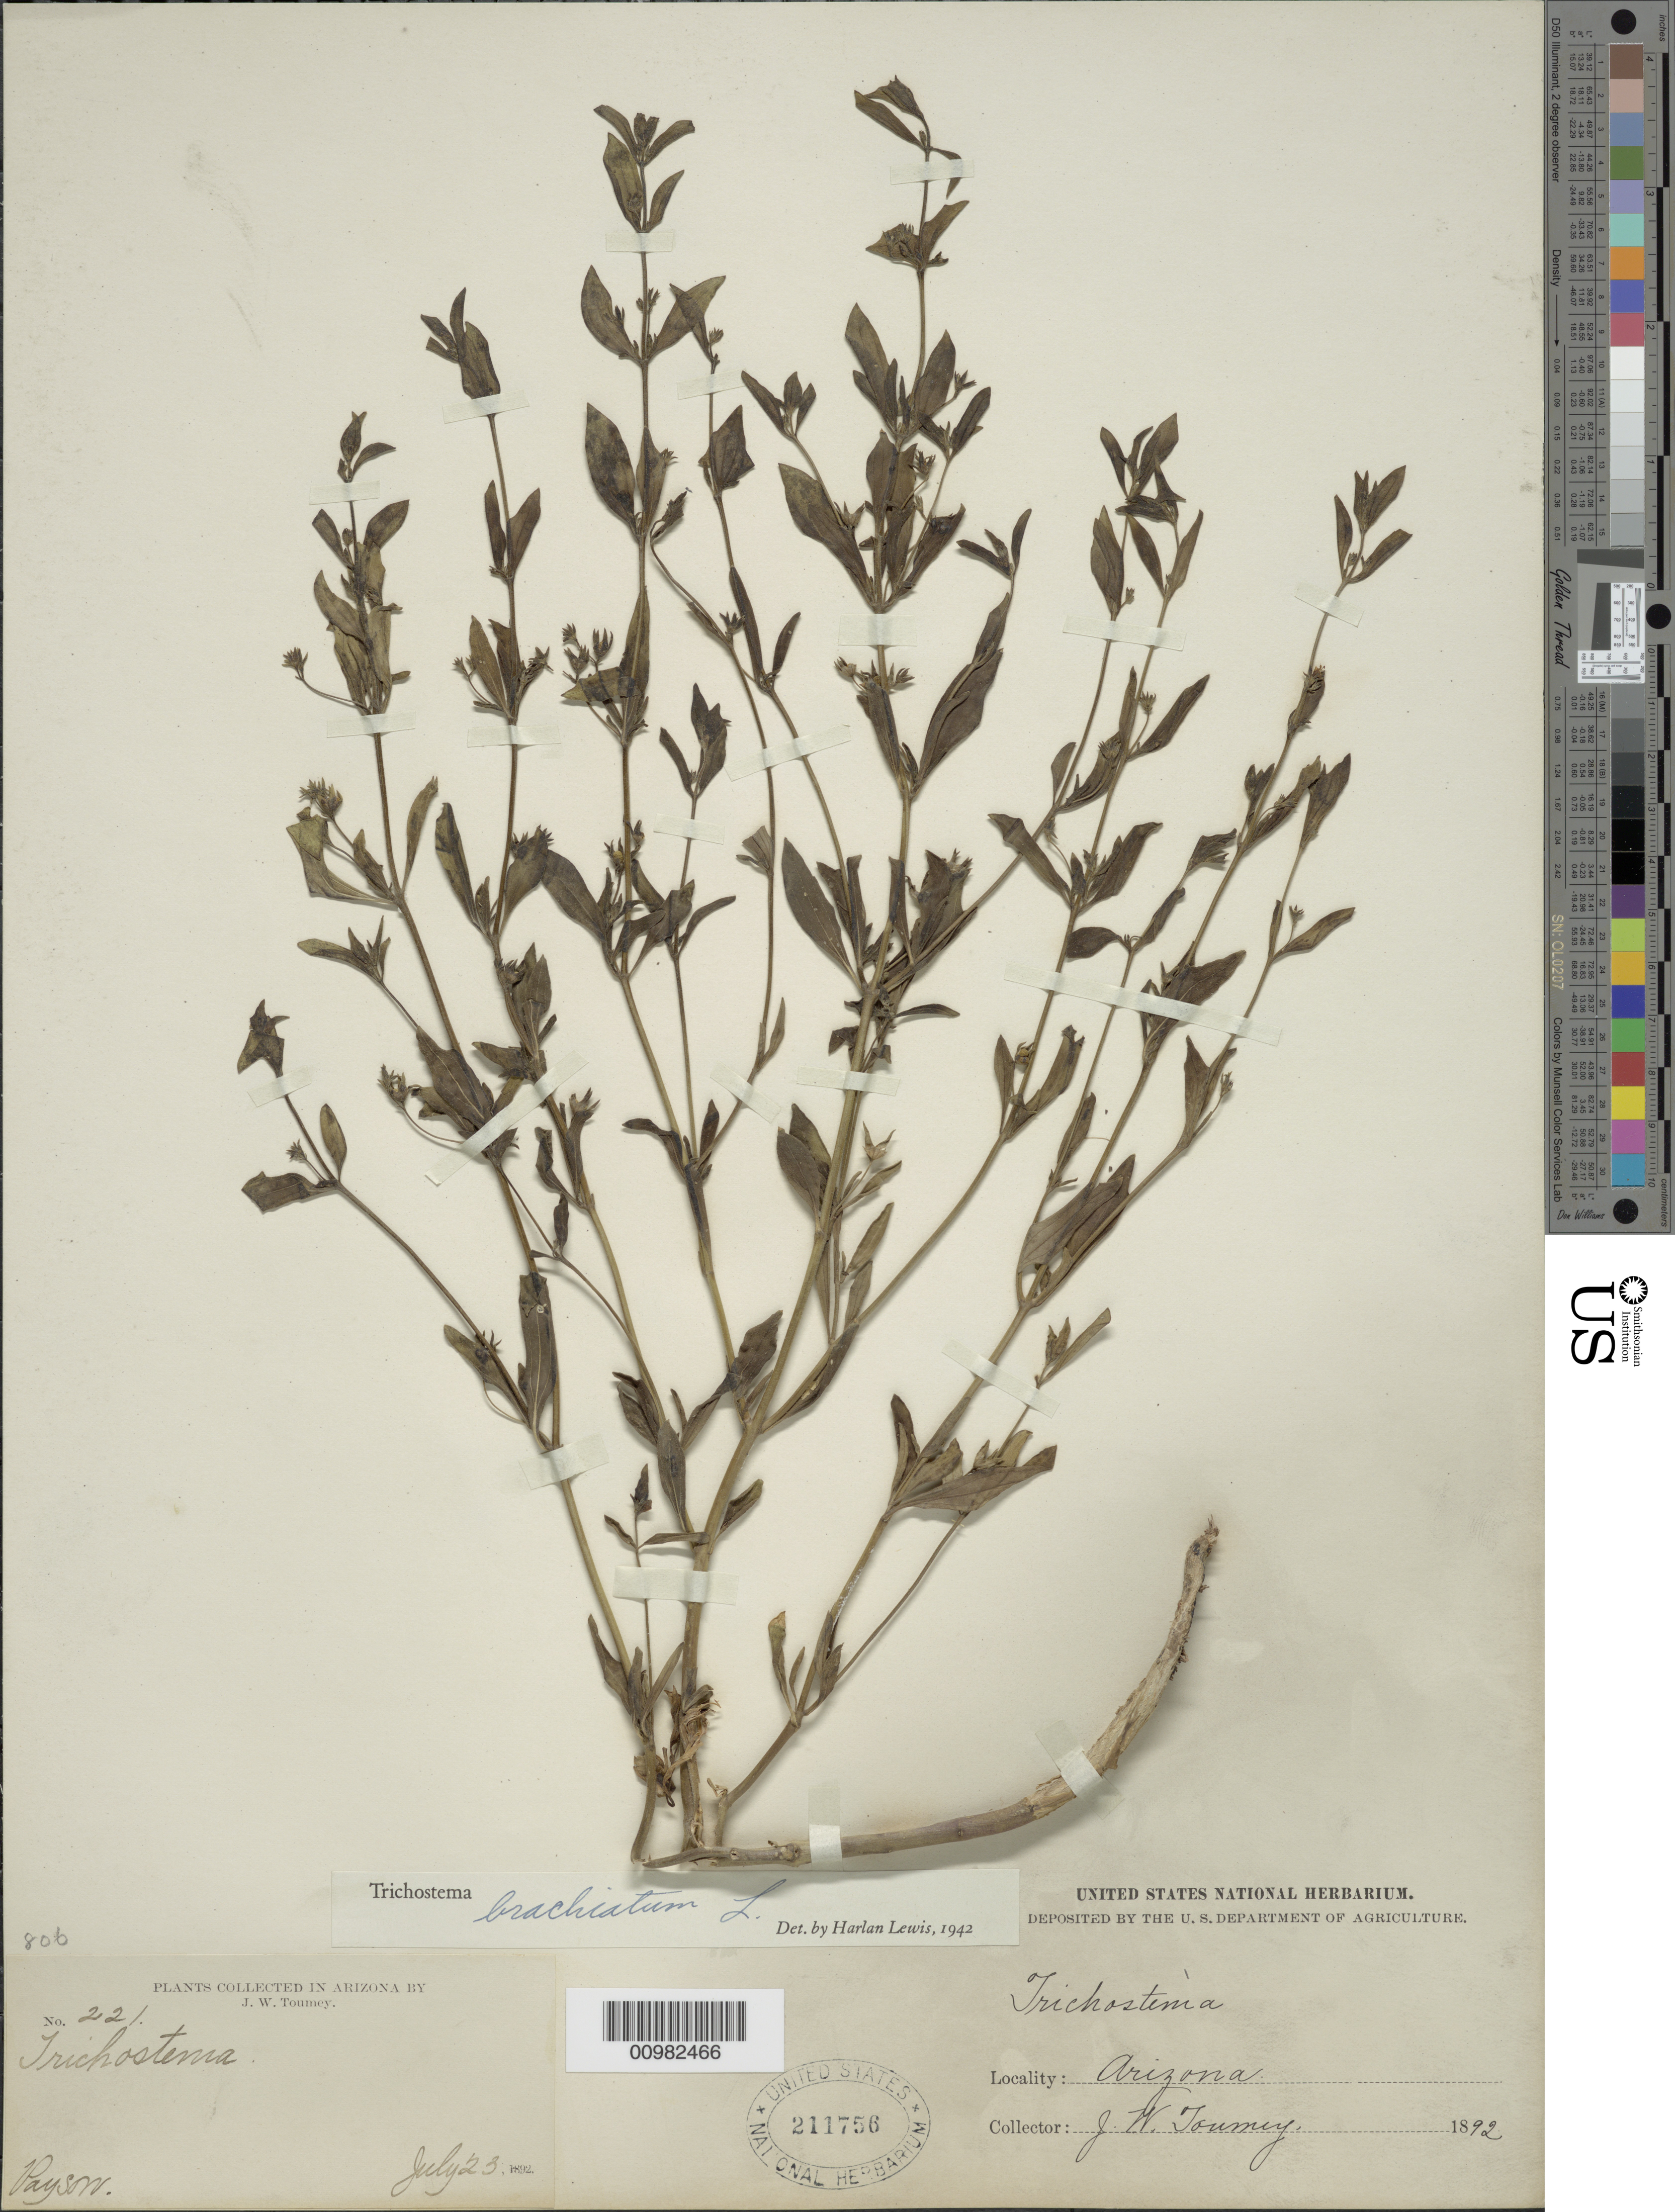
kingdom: Plantae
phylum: Tracheophyta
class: Magnoliopsida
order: Lamiales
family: Lamiaceae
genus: Trichostema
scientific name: Trichostema brachiatum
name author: L.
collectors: J. W. Toumey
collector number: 221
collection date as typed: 23 Jul 1892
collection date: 1892-07-23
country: United States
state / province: Arizona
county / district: Gila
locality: Payson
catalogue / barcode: US 2112756